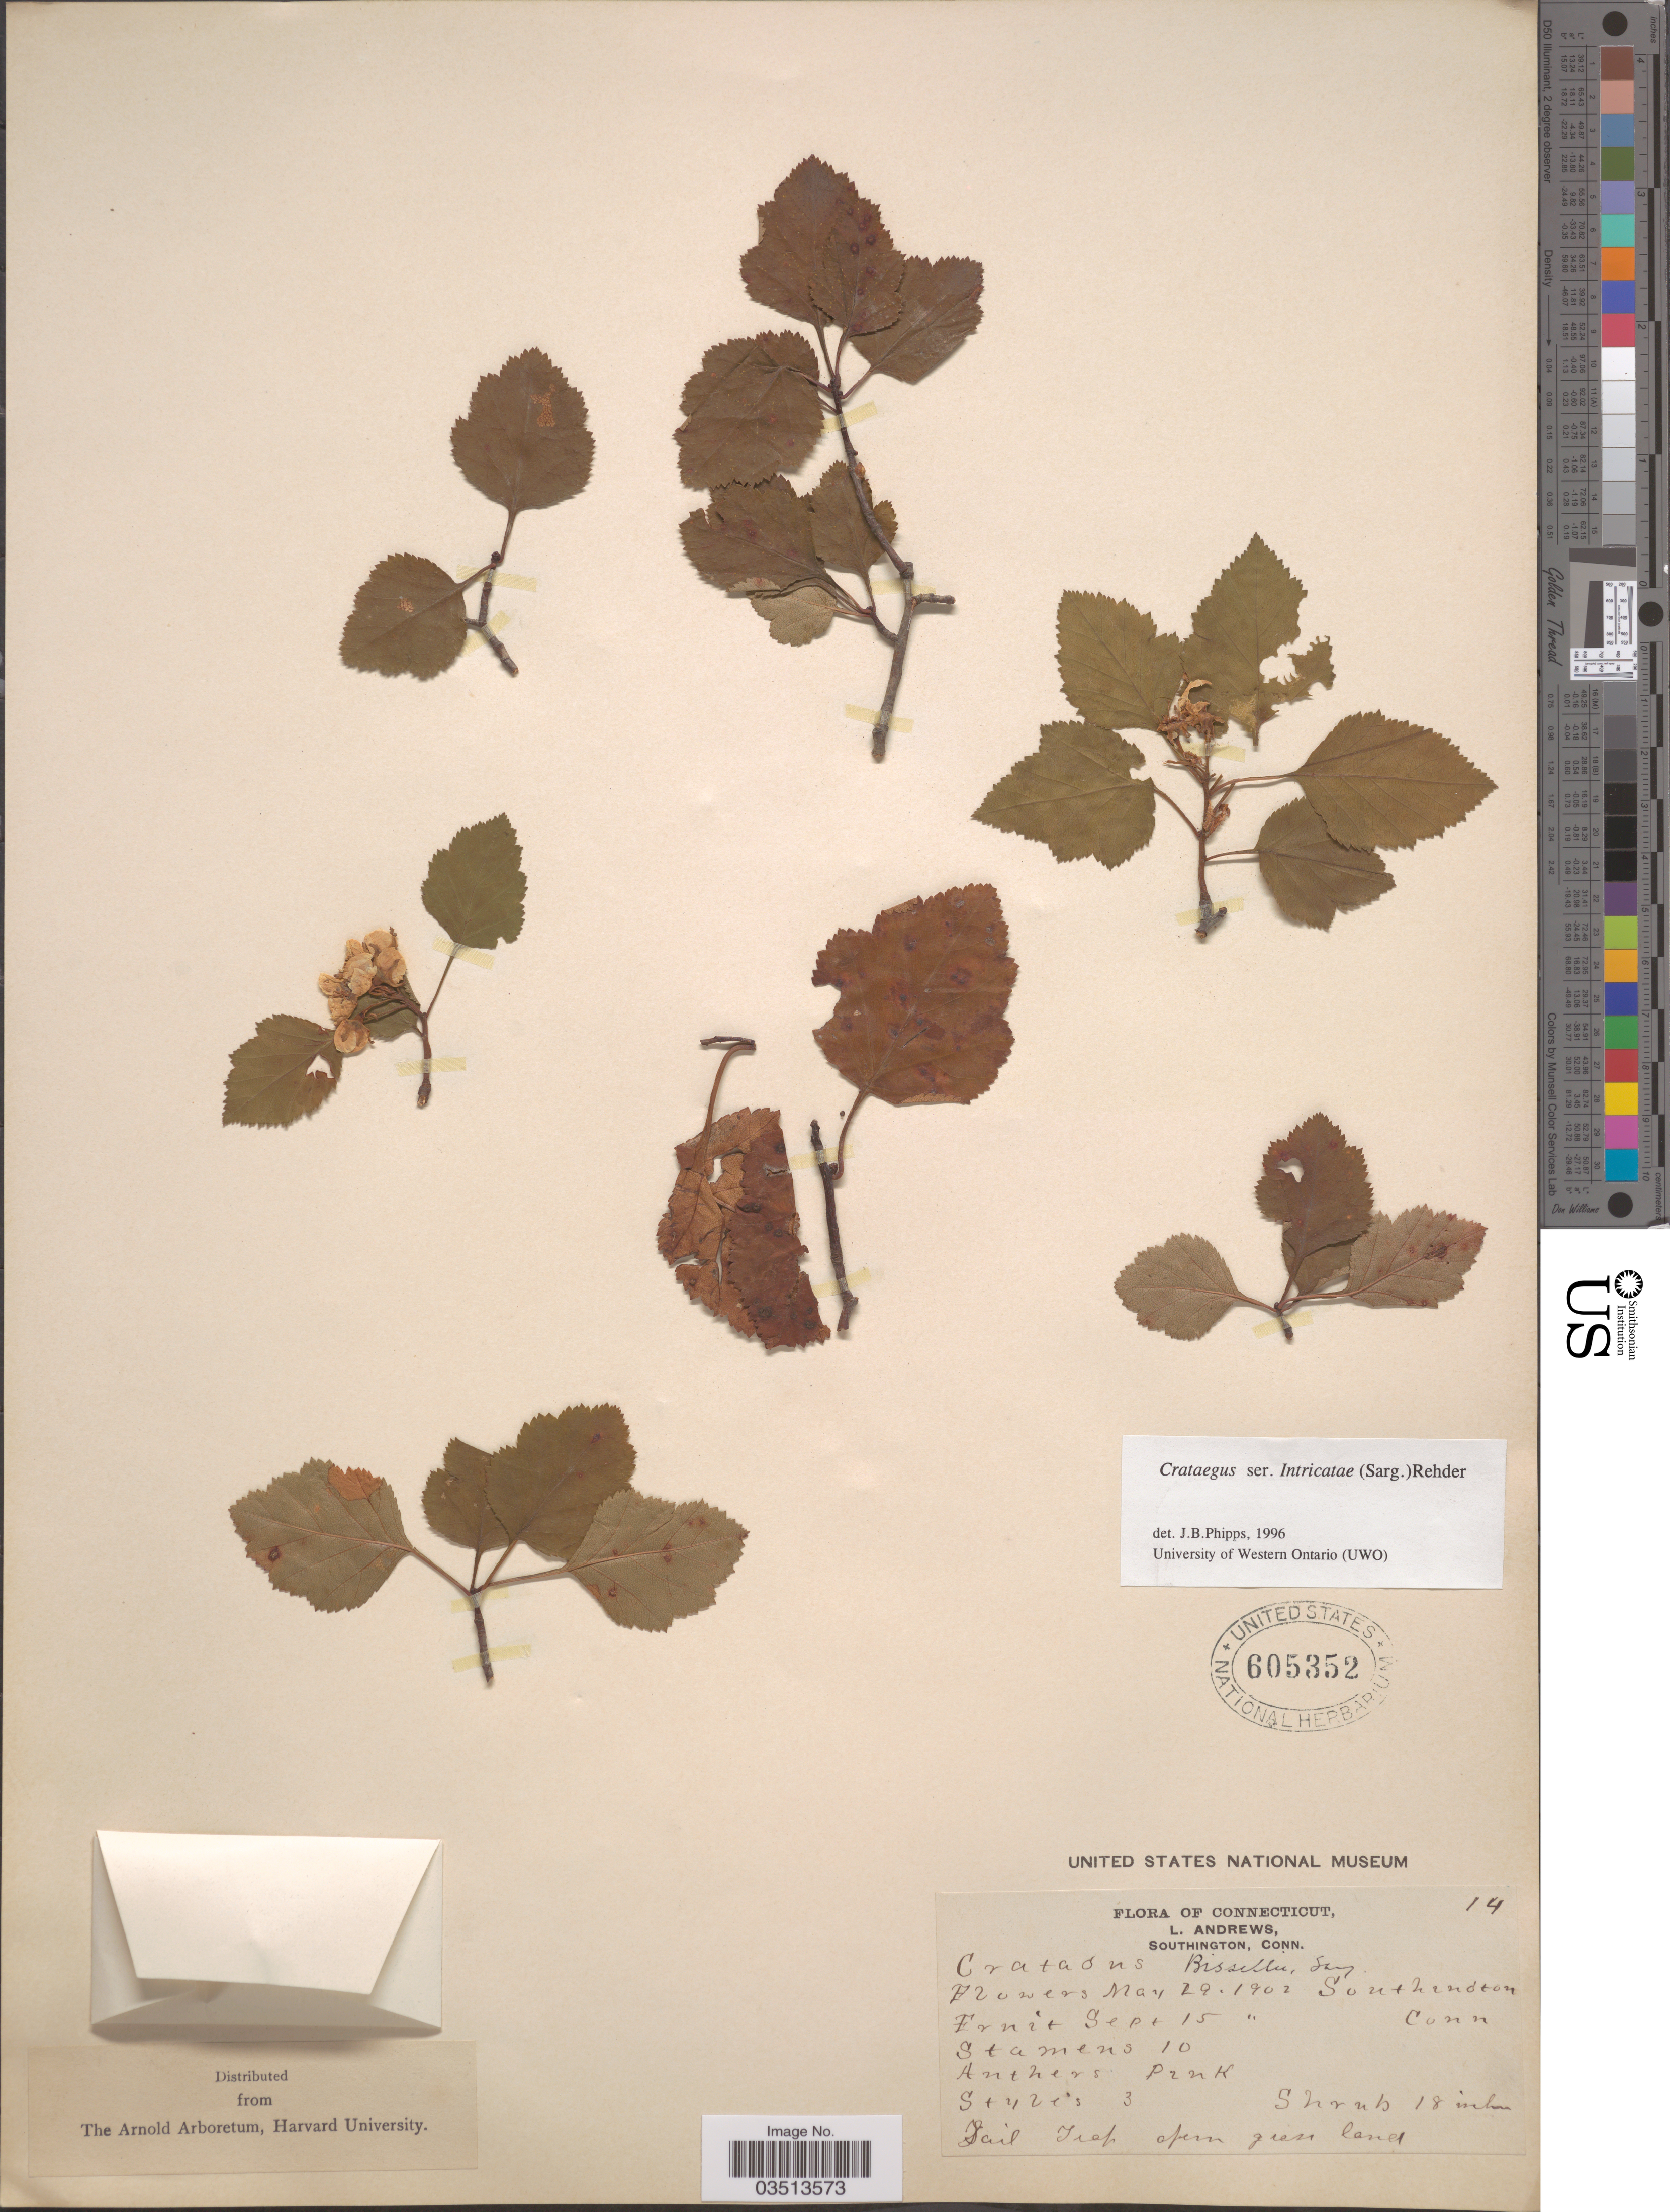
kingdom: Plantae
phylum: Tracheophyta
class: Magnoliopsida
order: Rosales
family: Rosaceae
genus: Crataegus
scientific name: Crataegus bissellii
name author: Sarg.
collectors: L. Andrews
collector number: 14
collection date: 1902-05-29/1902-09-15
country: United States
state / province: Connecticut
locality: Southington.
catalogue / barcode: US 605352